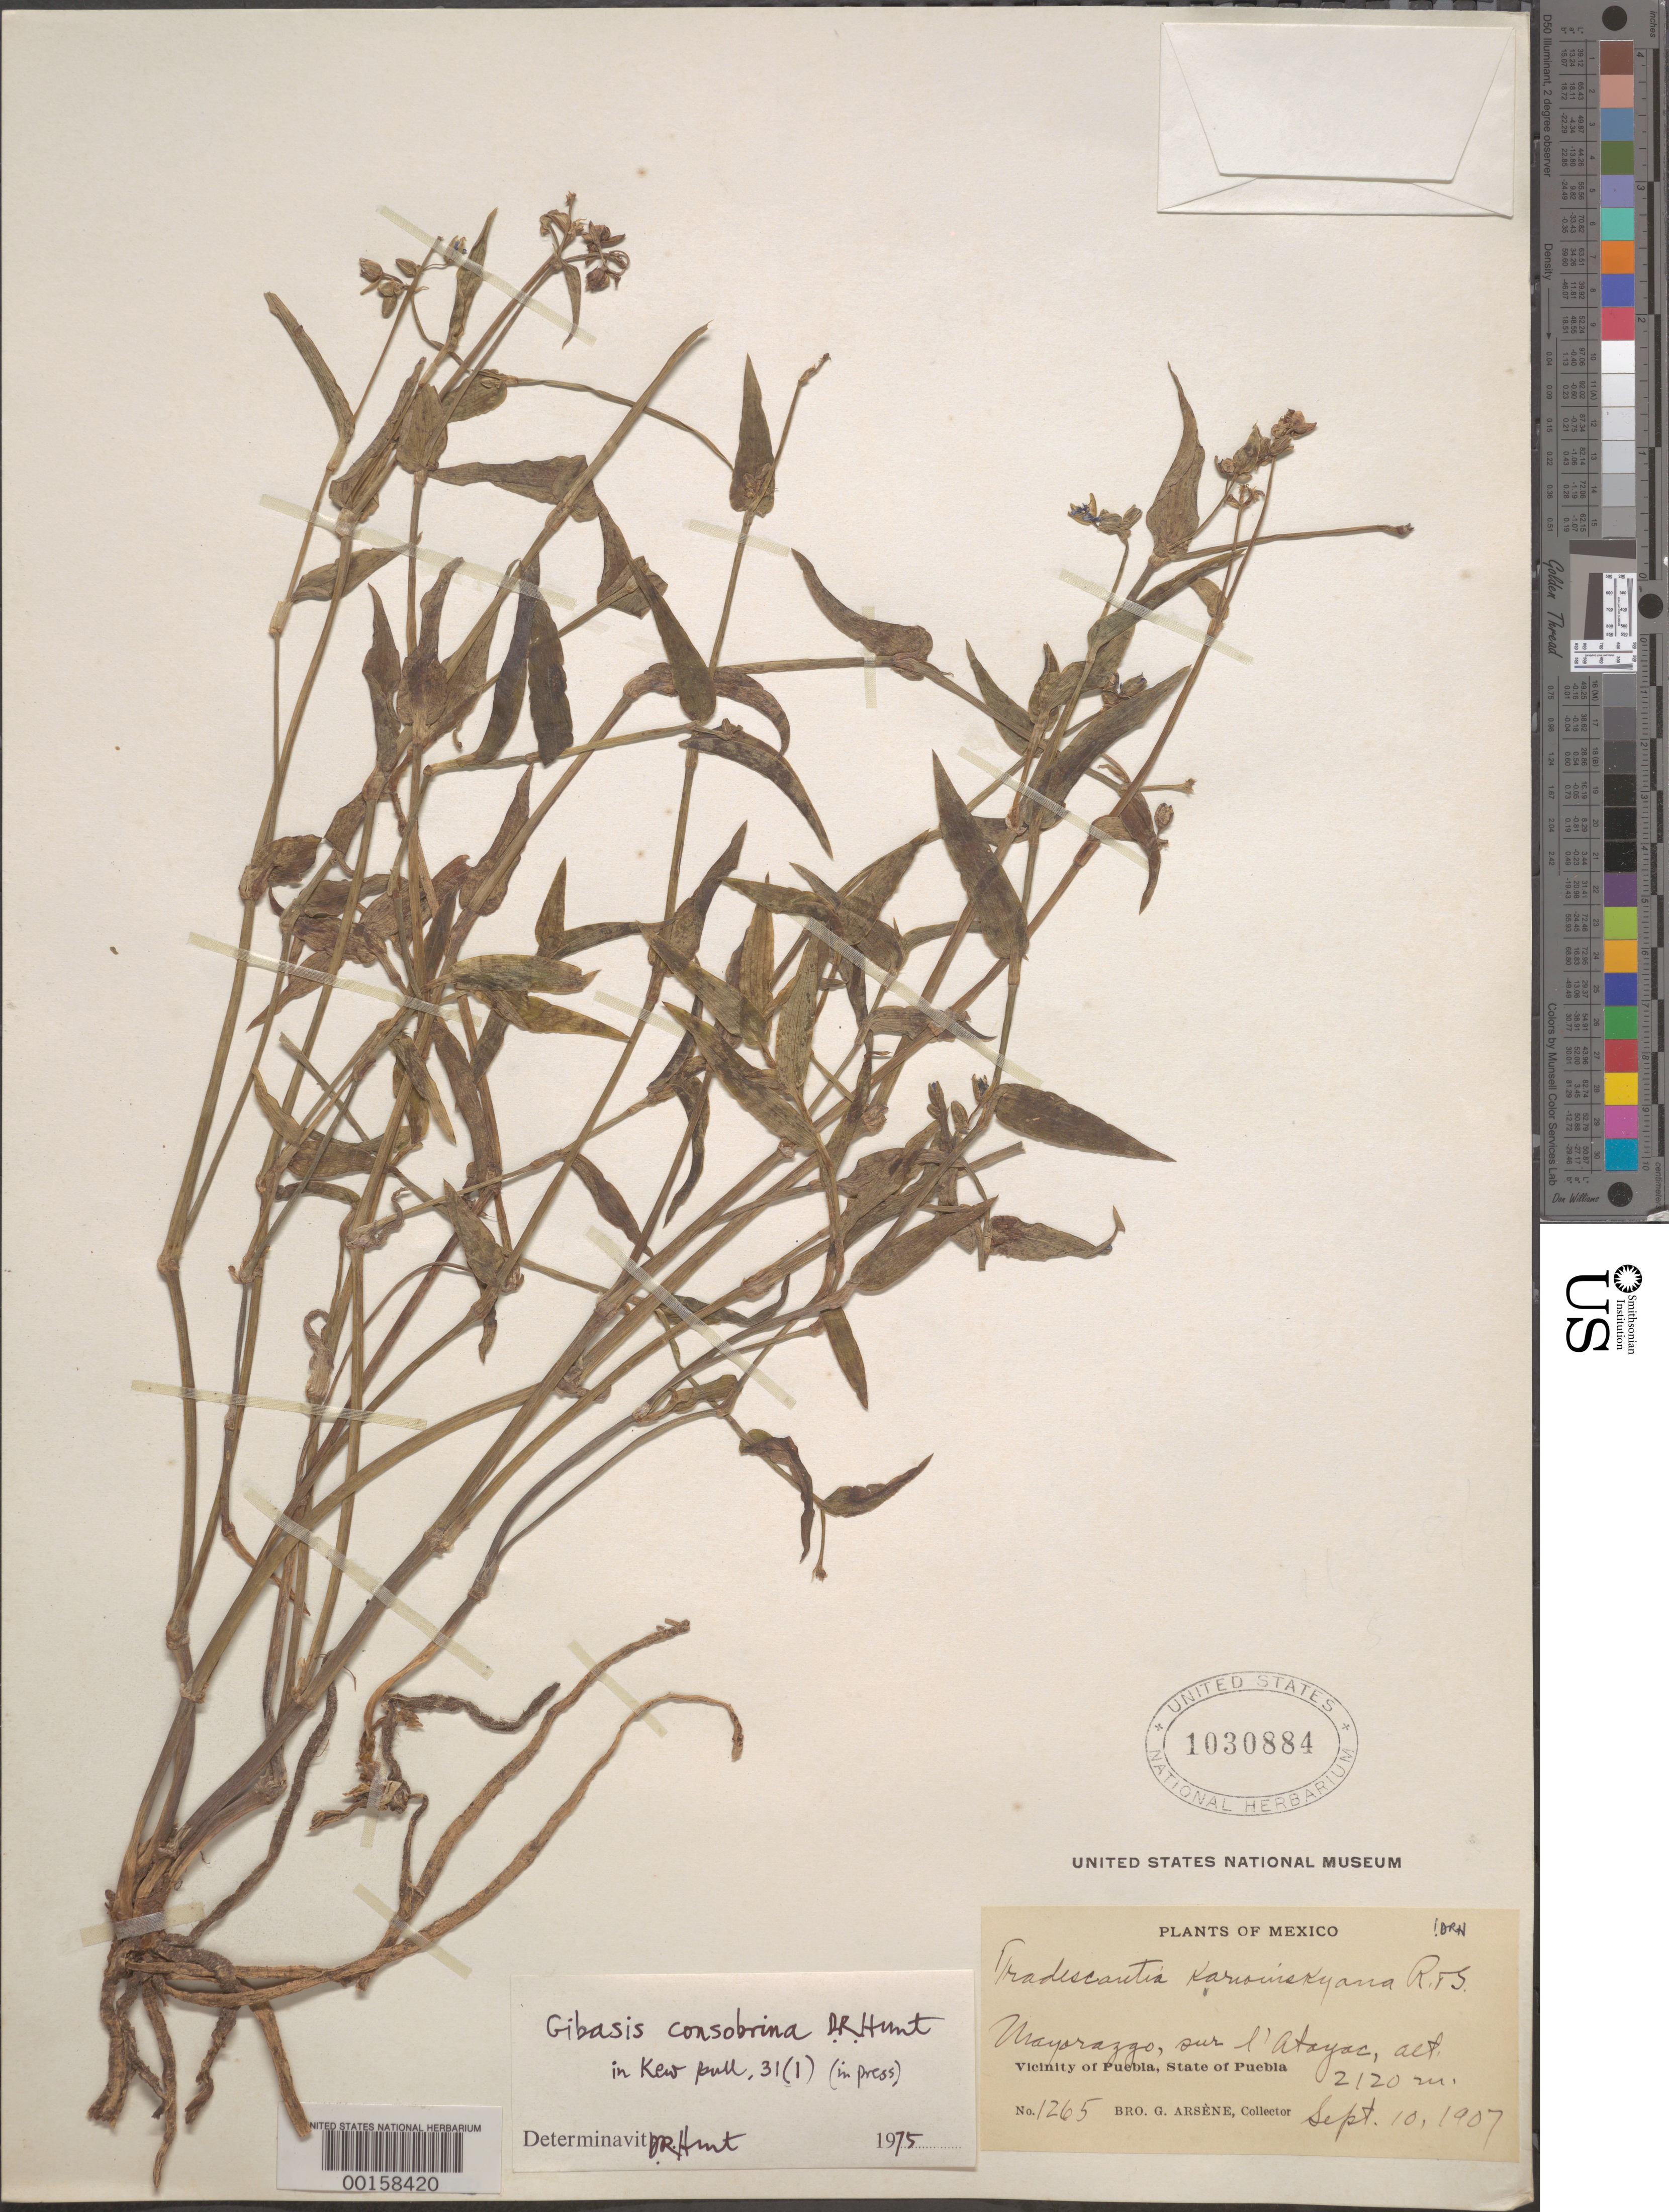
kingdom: Plantae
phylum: Tracheophyta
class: Liliopsida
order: Commelinales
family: Commelinaceae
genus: Gibasis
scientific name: Gibasis consobrina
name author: D.R. Hunt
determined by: Hunt, D. R.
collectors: Bro. G. Arsène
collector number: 1265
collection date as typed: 10 Sep 1907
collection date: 1907-09-10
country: Mexico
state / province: Puebla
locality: Mayorazgo, sur l'atayac near Puebla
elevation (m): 2120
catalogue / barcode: US 1030884